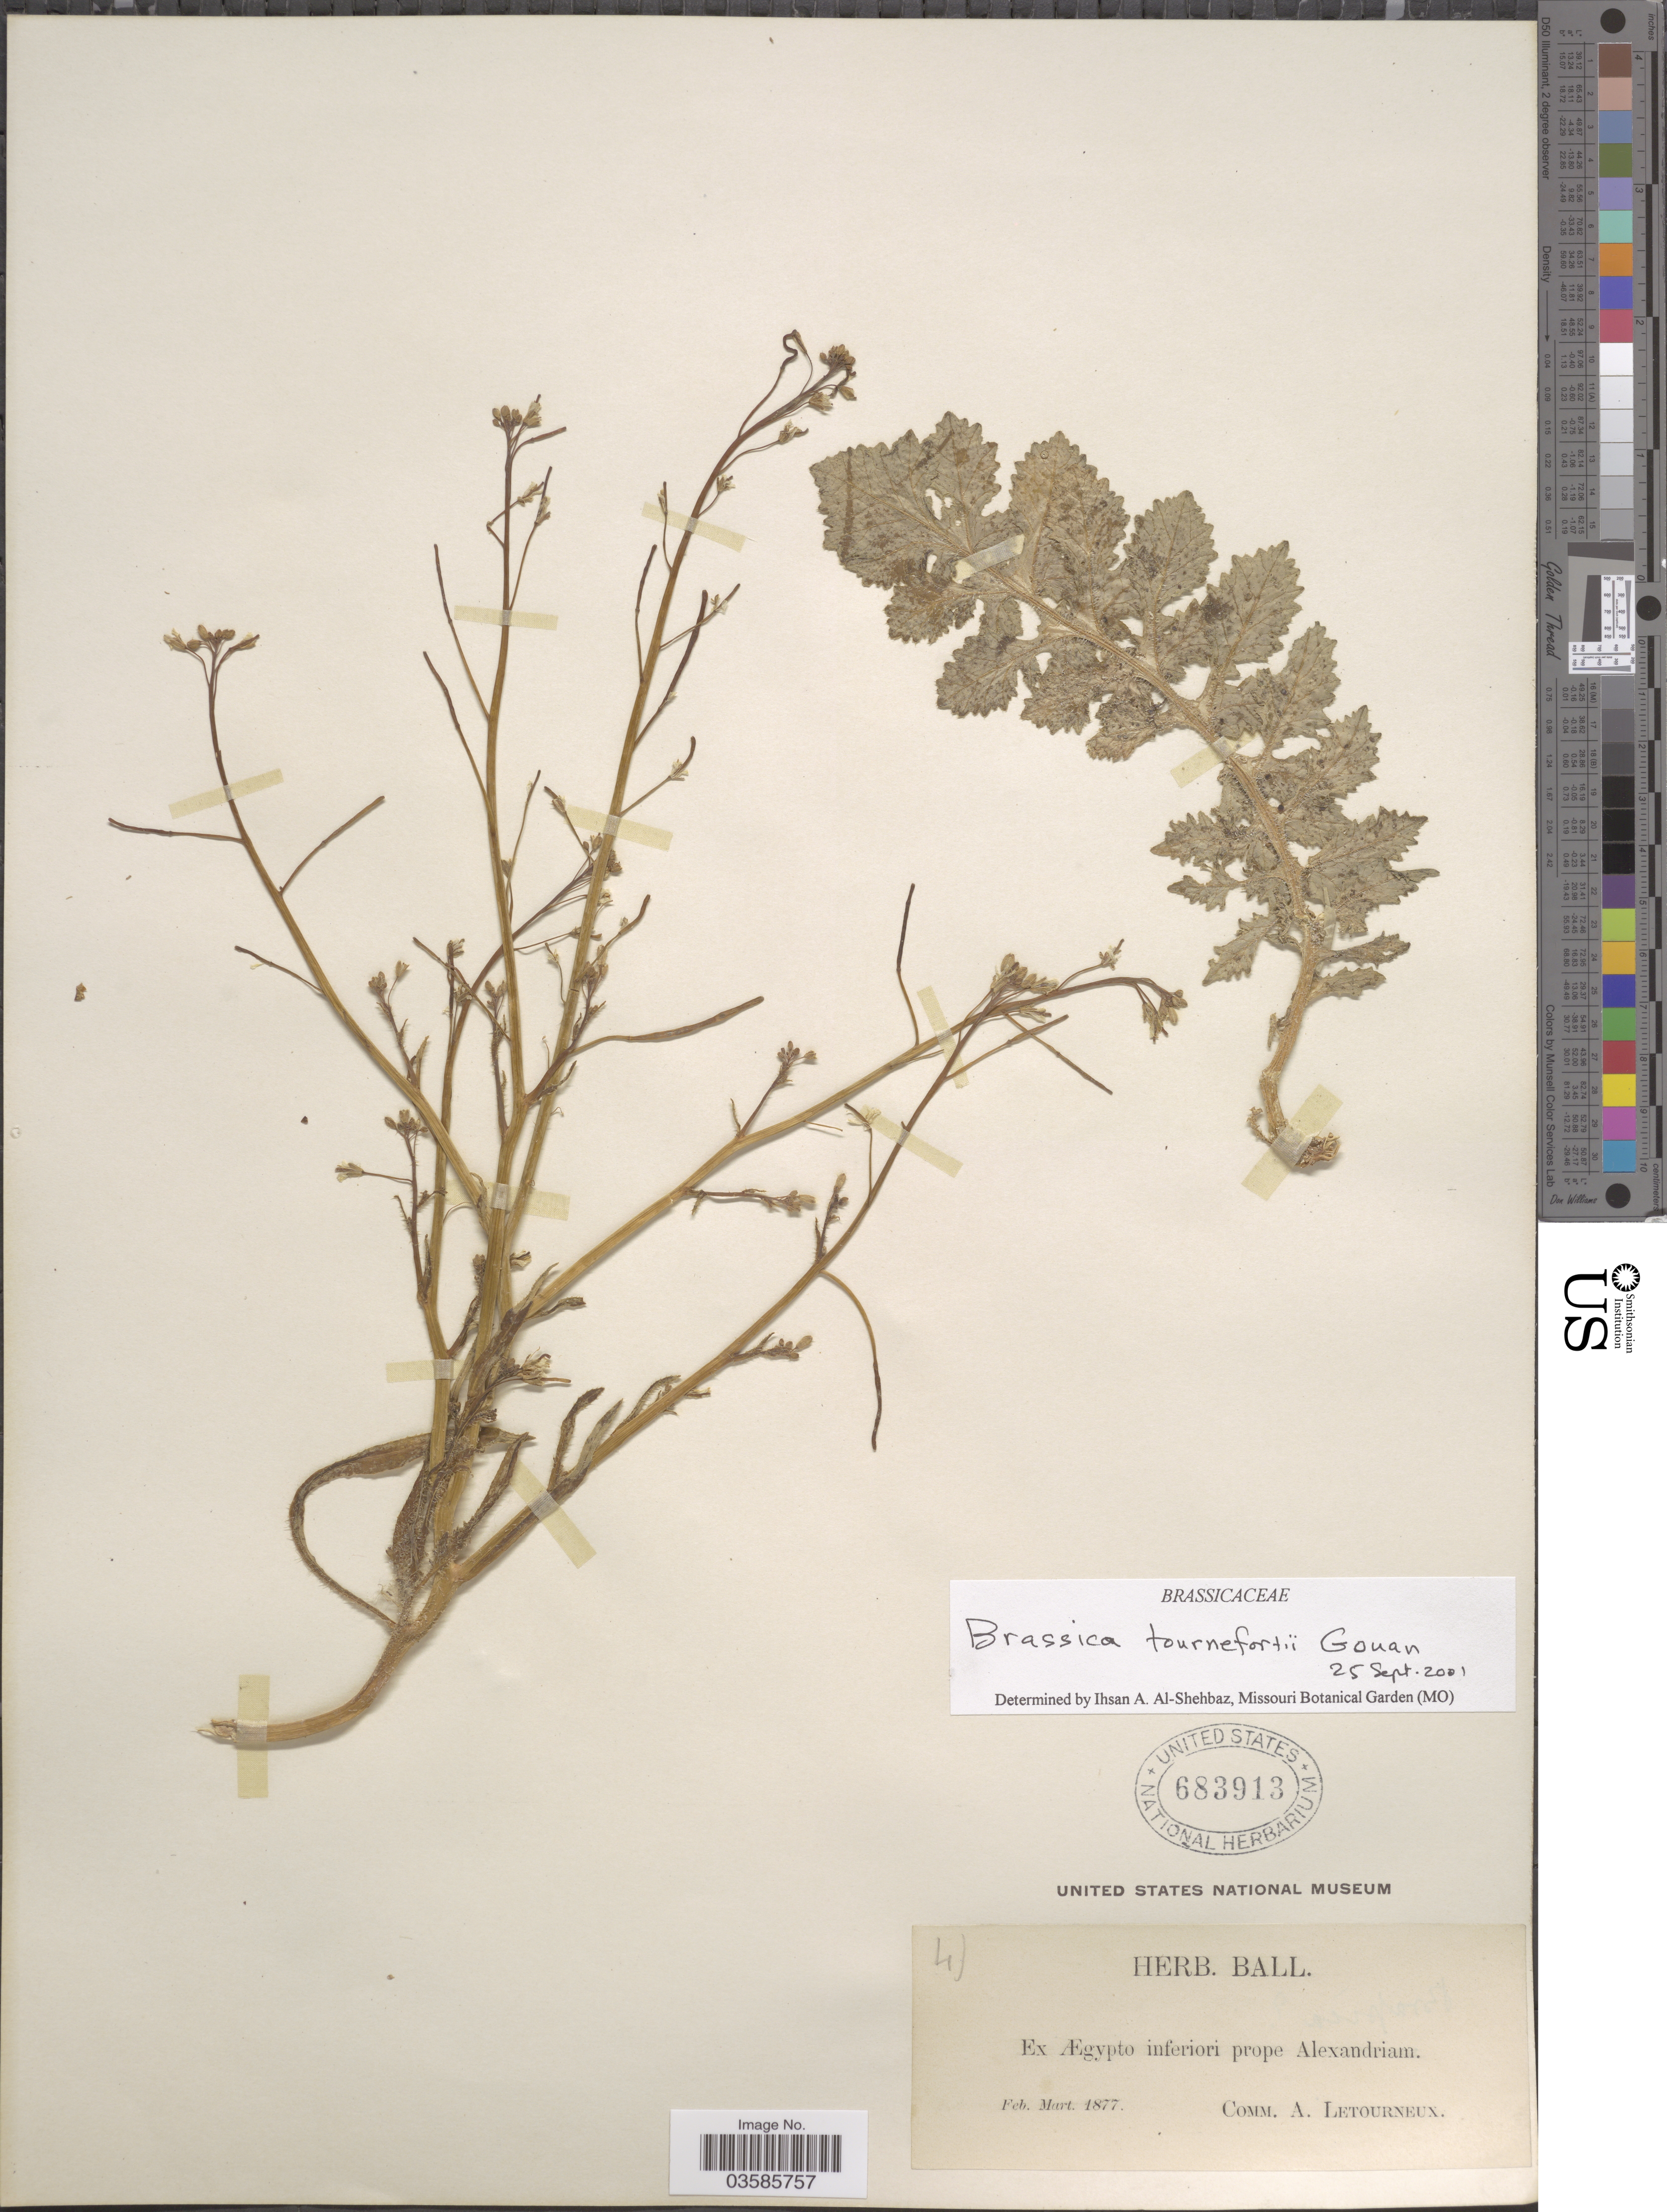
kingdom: Plantae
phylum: Tracheophyta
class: Magnoliopsida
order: Brassicales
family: Brassicaceae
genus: Brassica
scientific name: Brassica tournefortii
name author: Gouan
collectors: ex herb. Ball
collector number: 4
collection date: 1877-02/1877-03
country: Egypt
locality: Ex Ægypto inferiori prope Alexandriam.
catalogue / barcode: US 683913